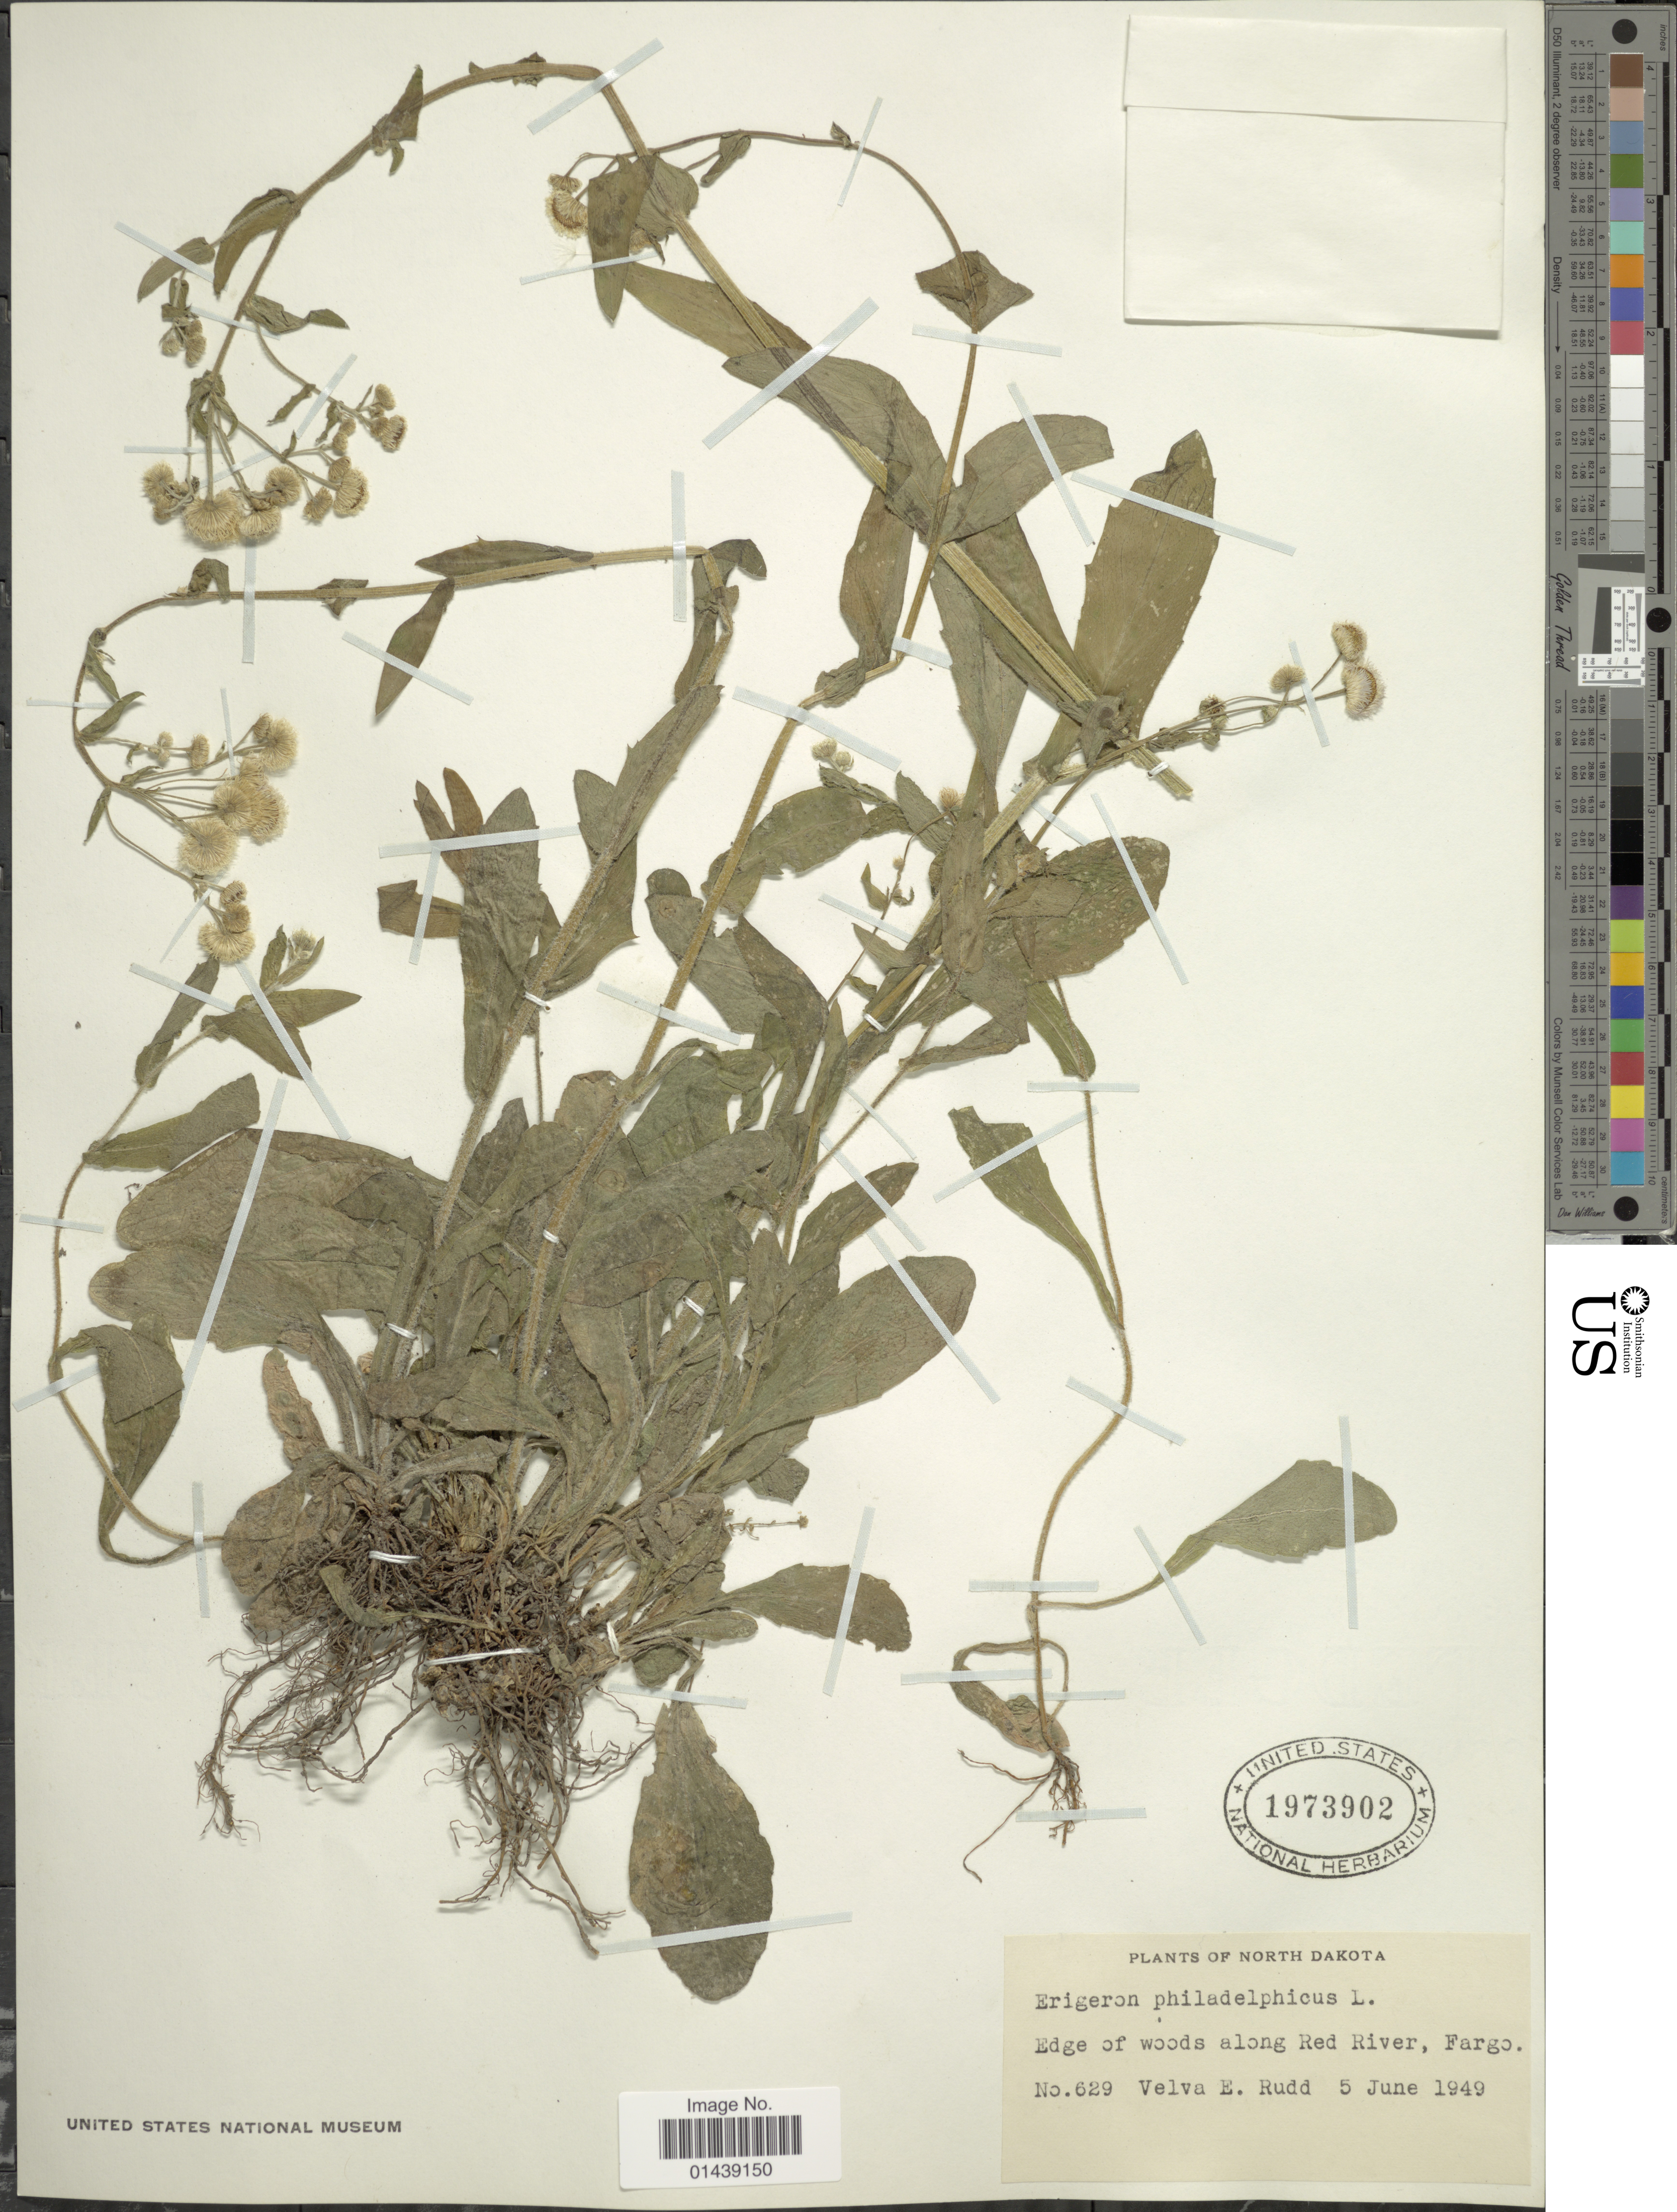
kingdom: Plantae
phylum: Tracheophyta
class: Magnoliopsida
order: Asterales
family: Asteraceae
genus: Erigeron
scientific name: Erigeron philadelphicus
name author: L.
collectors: V. E. Rudd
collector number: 629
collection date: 1949-06-05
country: United States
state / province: North Dakota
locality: Edge of woods along Red River, Fargo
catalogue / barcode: US 1973902